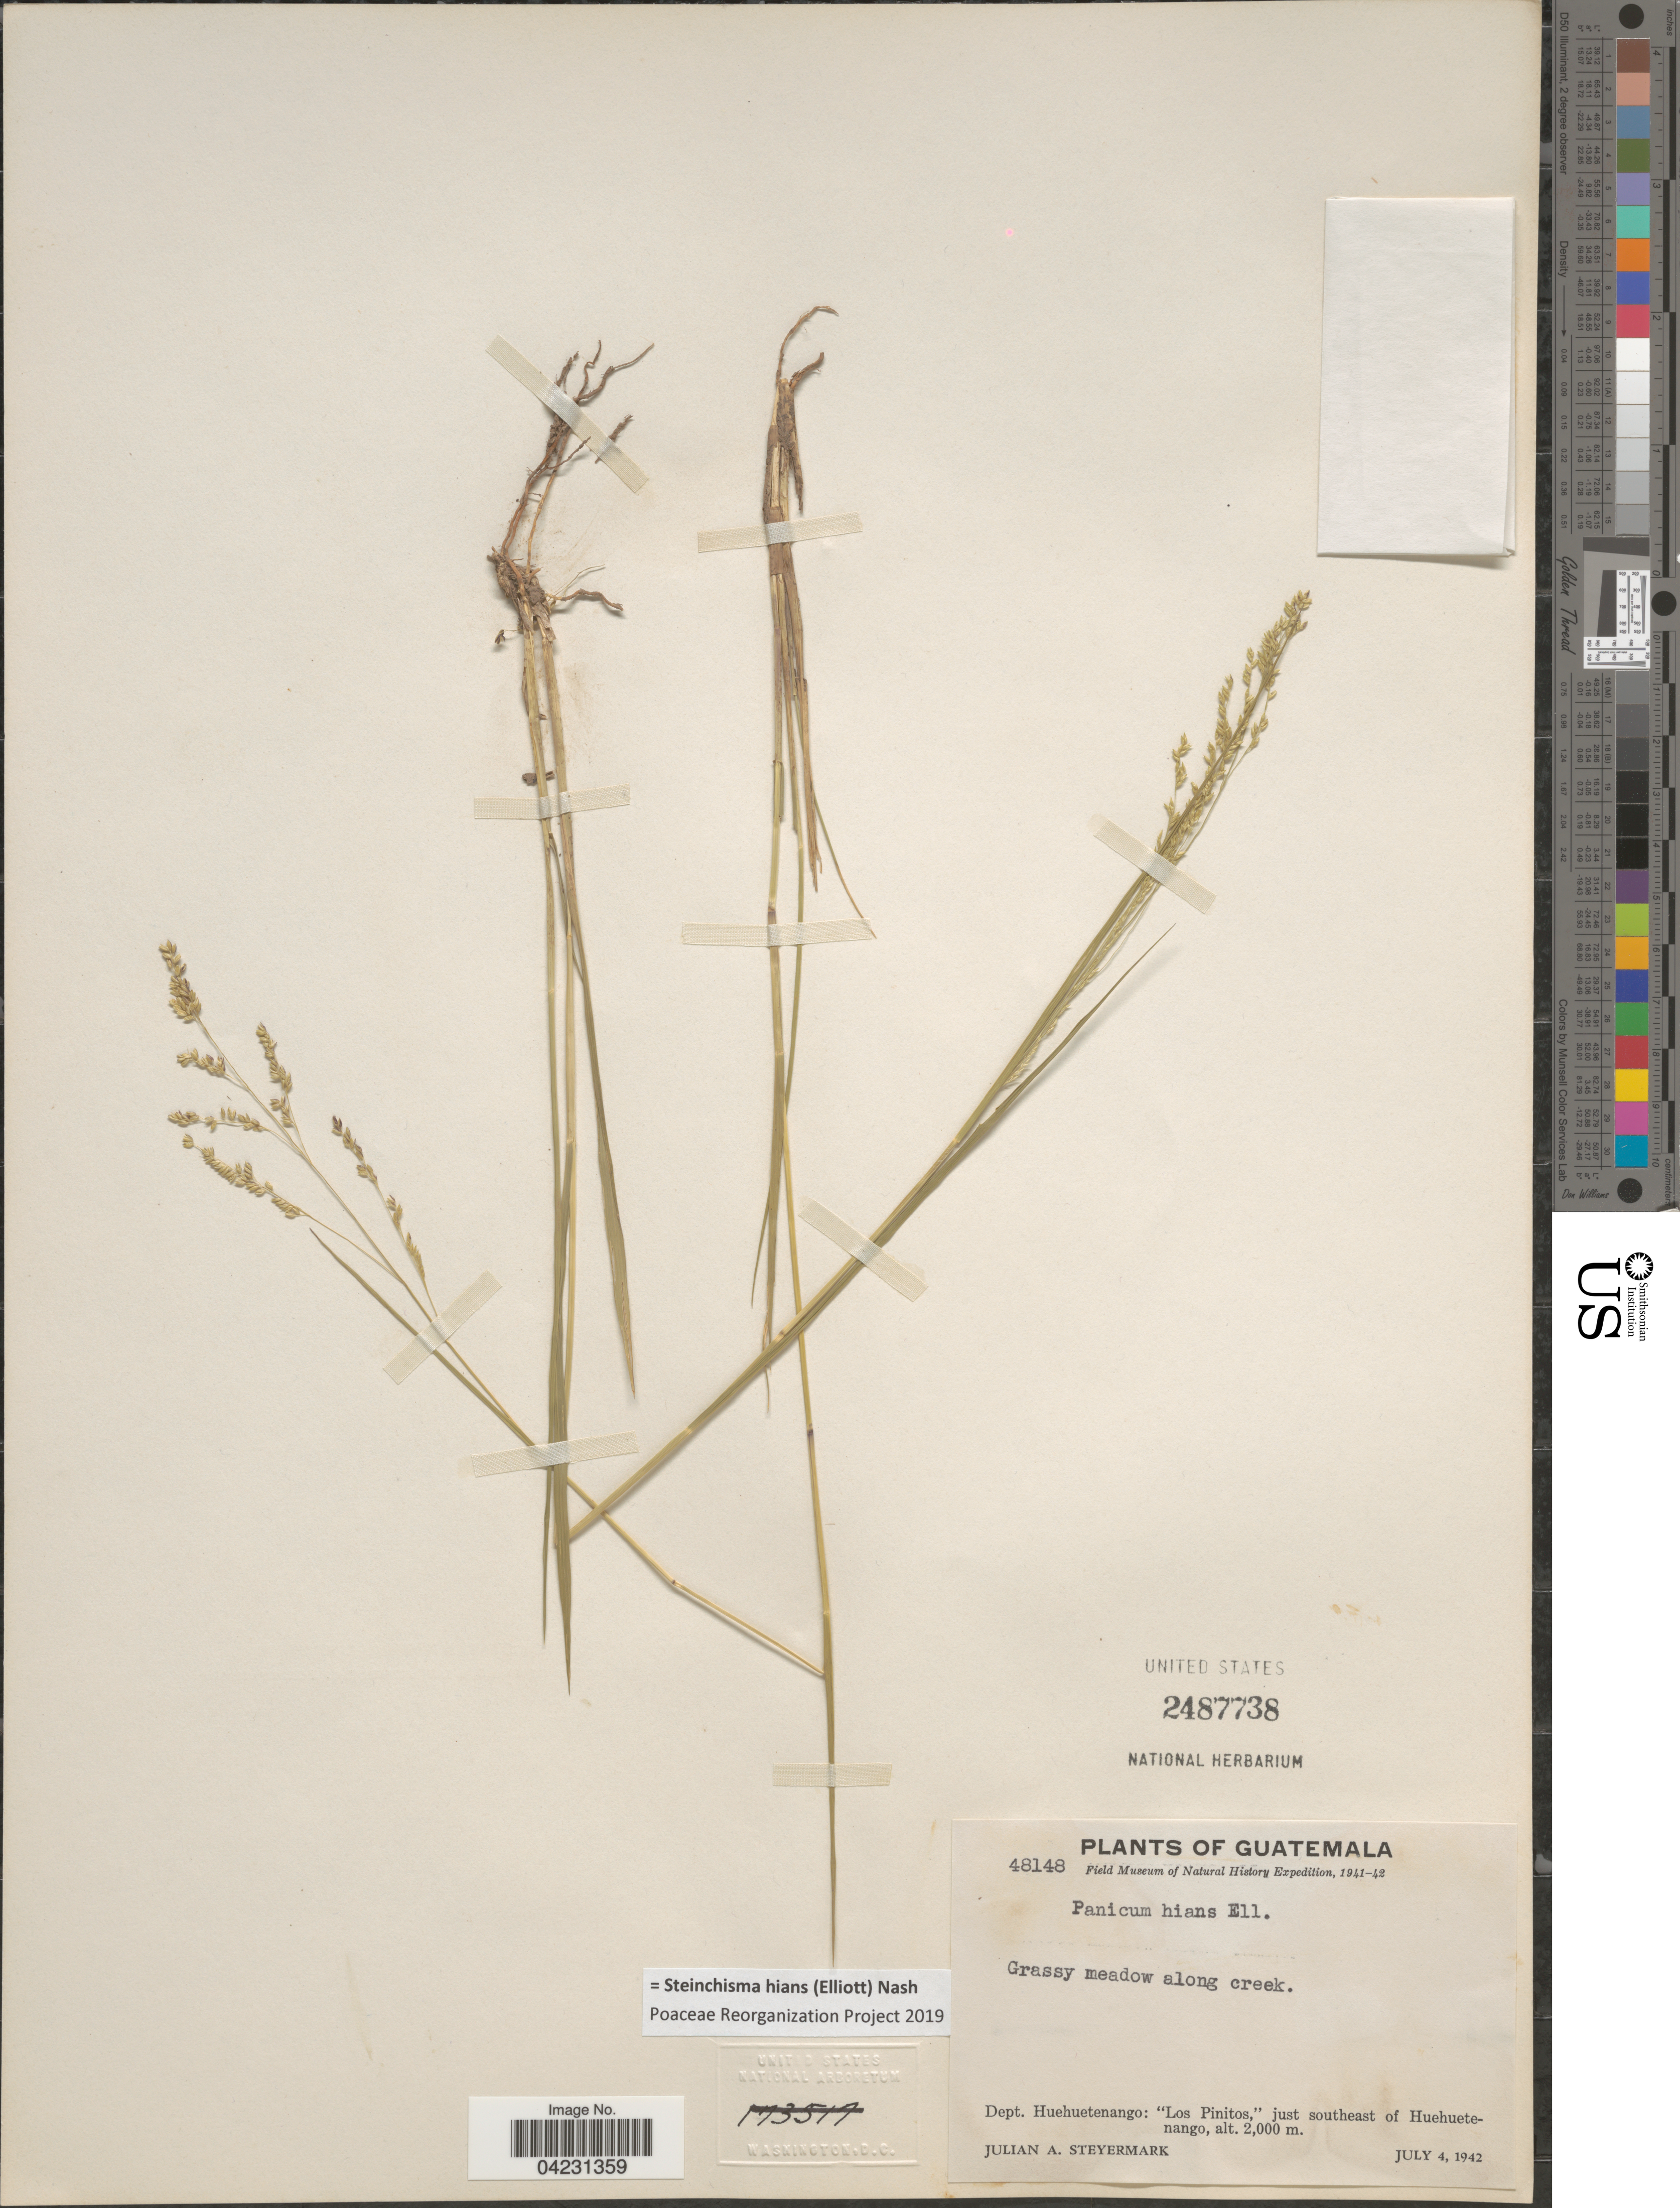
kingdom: Plantae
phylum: Tracheophyta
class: Liliopsida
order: Poales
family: Poaceae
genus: Steinchisma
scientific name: Steinchisma hians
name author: (Elliott) Nash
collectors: J. Steyermark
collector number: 48148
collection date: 1942-07-04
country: Guatemala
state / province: Huehuetenango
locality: Field Museum of Natural History Expedition, 1941-42. Dept. Huehuetenango: "Los Pinitos," just southeast of Huehuetenango.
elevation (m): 2000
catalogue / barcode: US 2487738